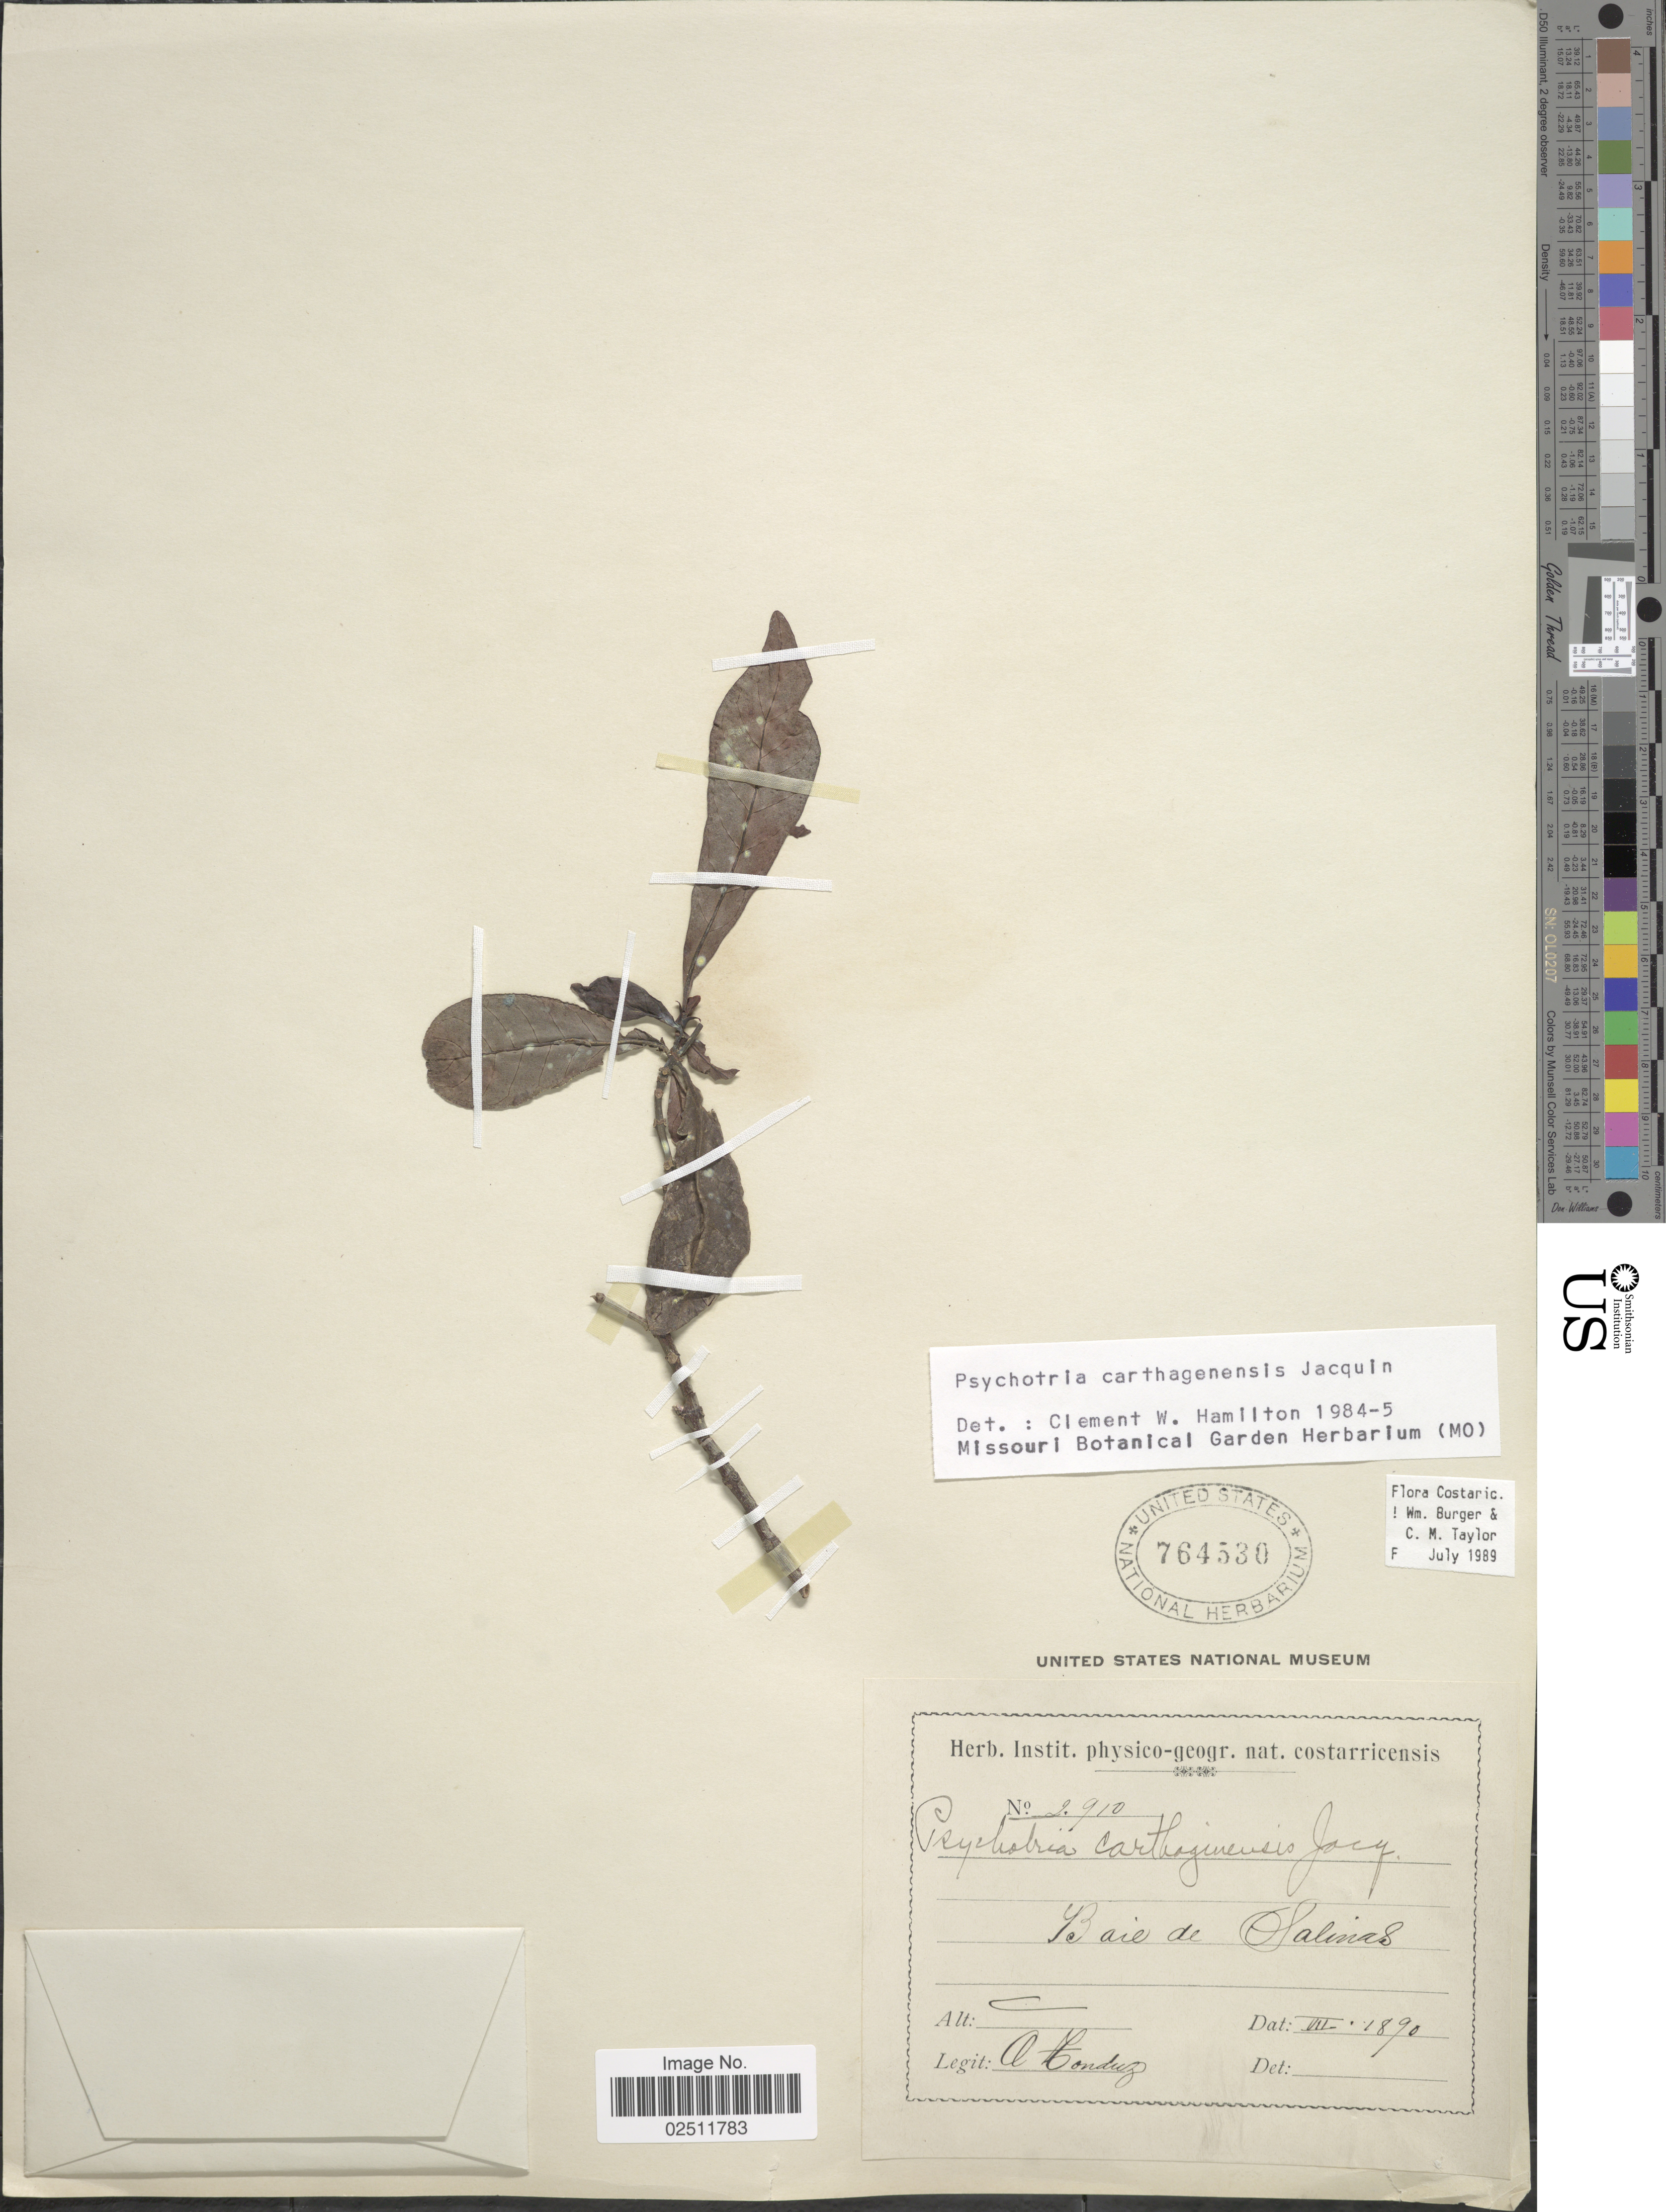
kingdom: Plantae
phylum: Tracheophyta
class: Magnoliopsida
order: Gentianales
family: Rubiaceae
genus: Psychotria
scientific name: Psychotria carthagenensis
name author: Jacq.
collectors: A. Tonduz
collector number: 2910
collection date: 1890-07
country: Costa Rica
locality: Baie de Salinas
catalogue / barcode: US 764530